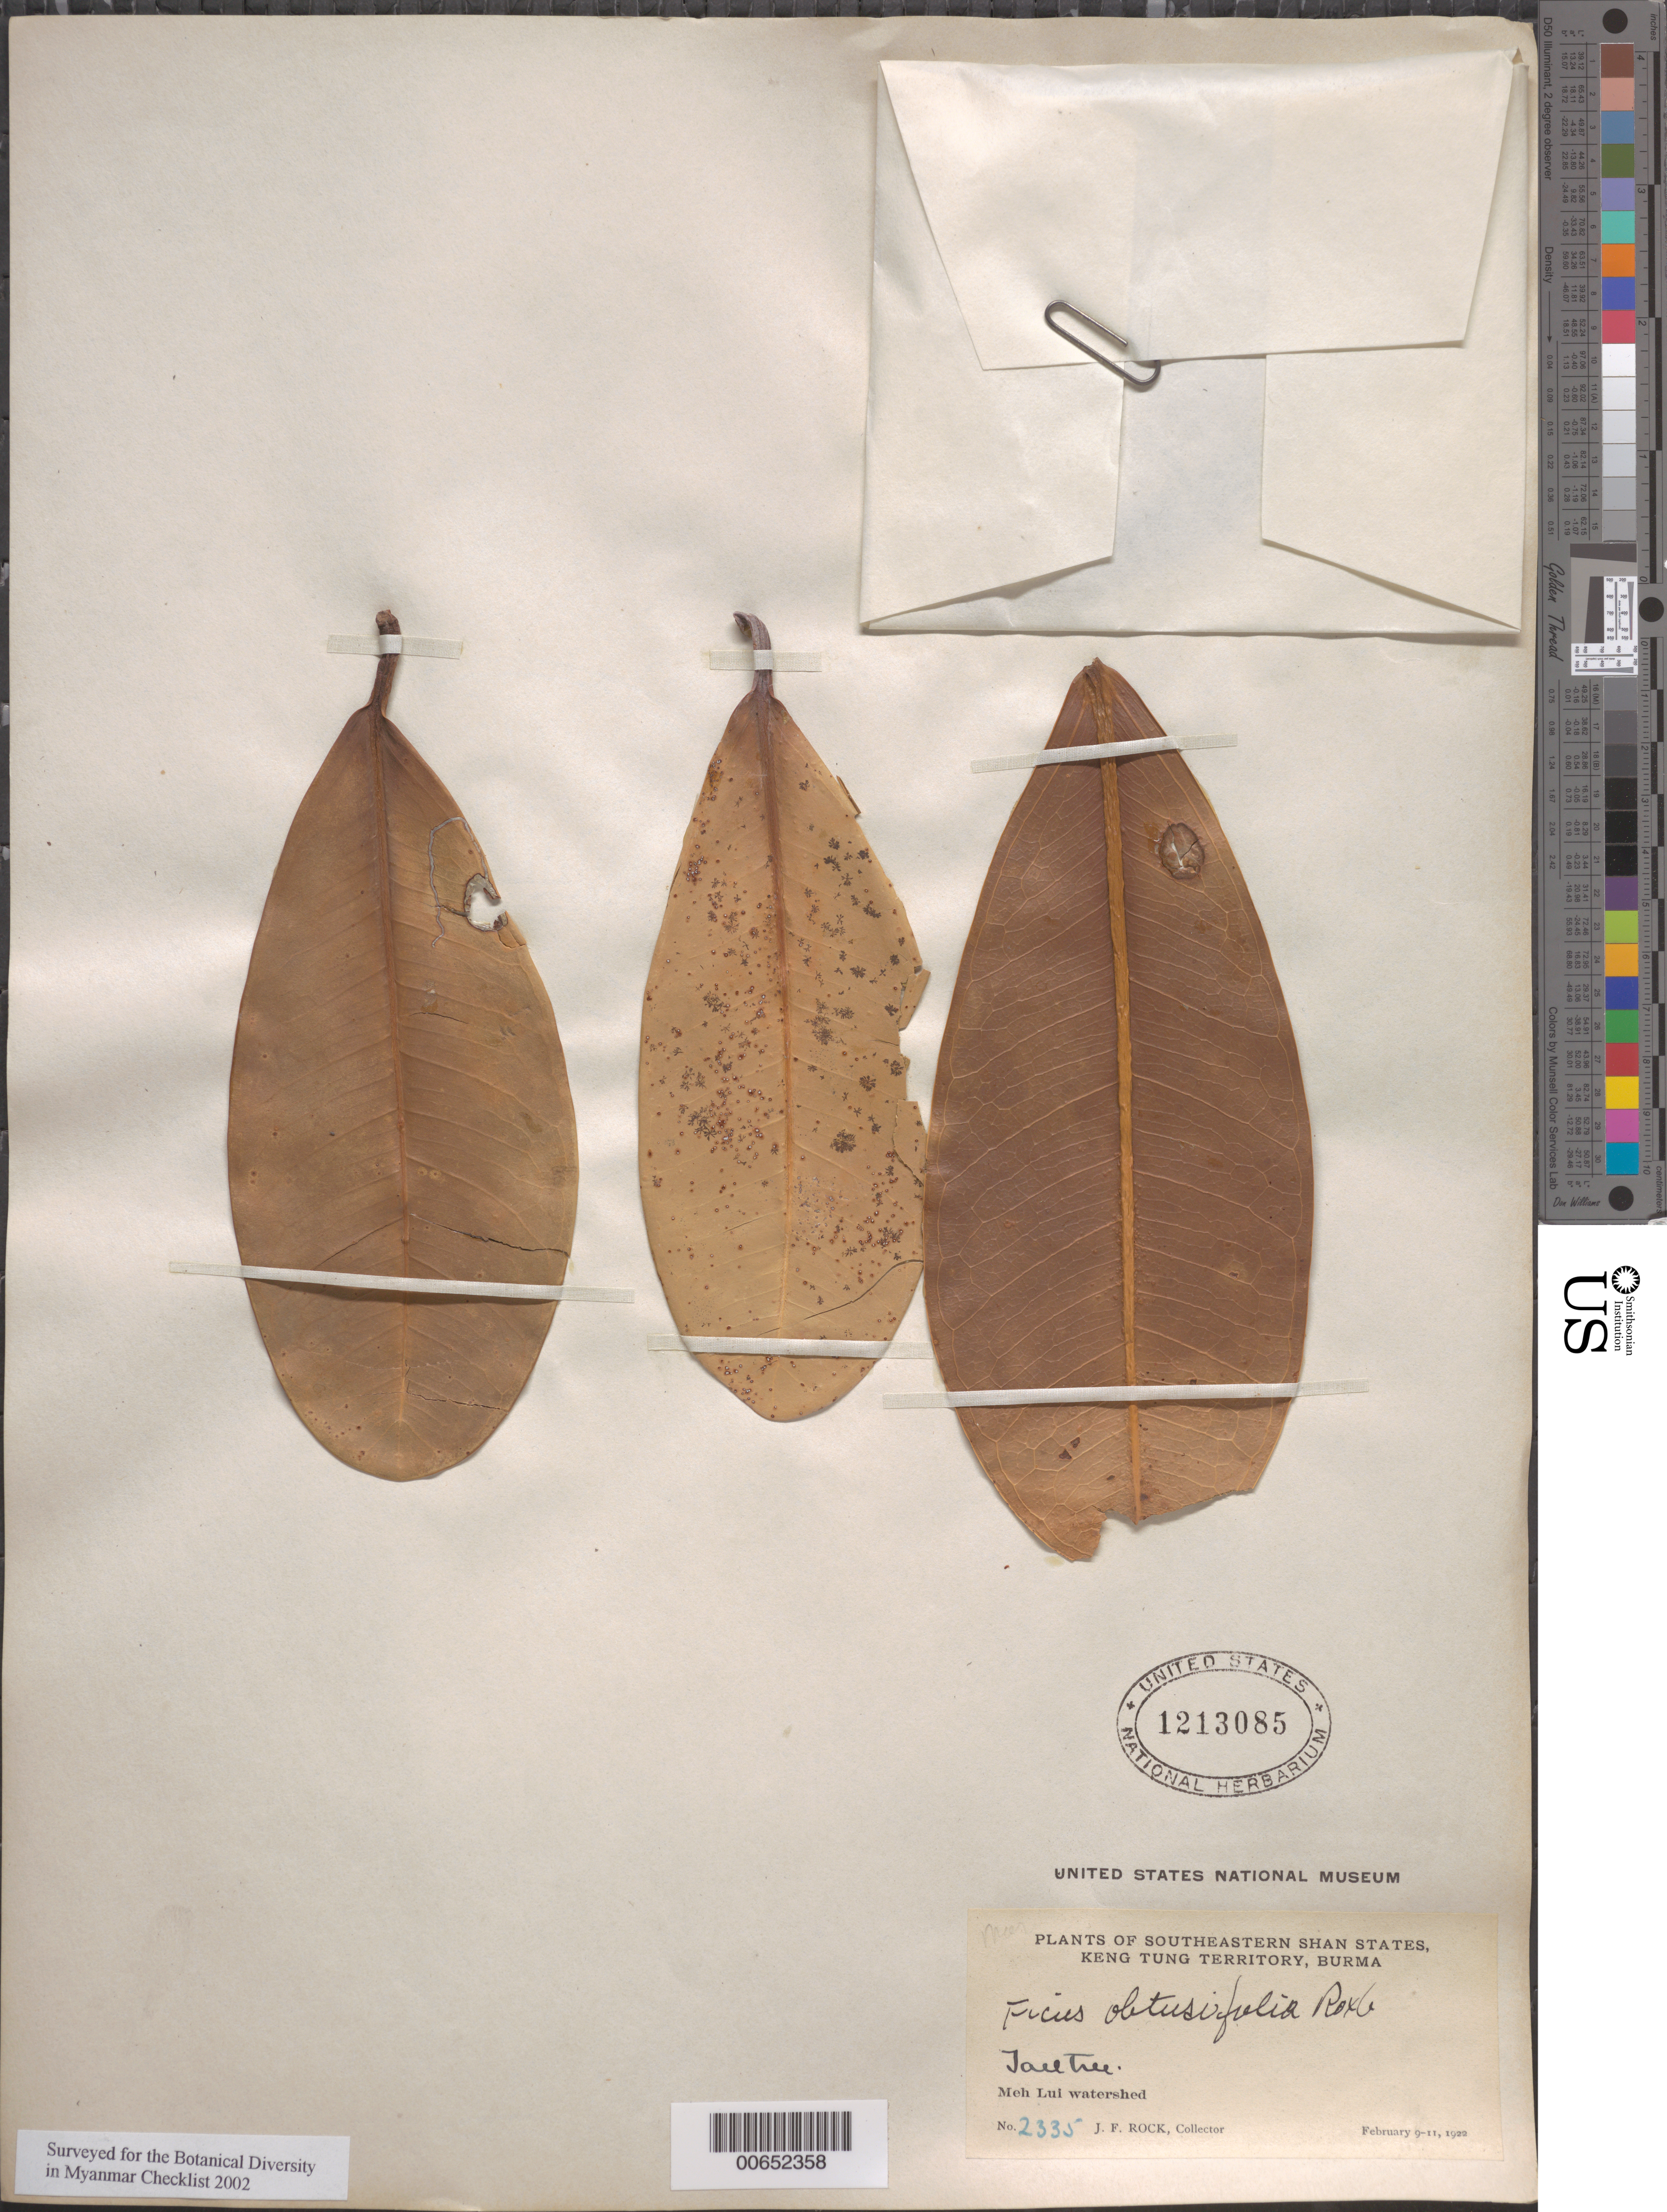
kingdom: Plantae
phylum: Tracheophyta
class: Magnoliopsida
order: Rosales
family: Moraceae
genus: Ficus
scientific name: Ficus obtusifolia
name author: Kunth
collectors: J. F. Rock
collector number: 2335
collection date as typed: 09 Feb 1922 to 11 Feb 1922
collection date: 1922-02-09/1922-02-11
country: Myanmar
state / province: Shan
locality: Keng Tung Territory, Meh Lui.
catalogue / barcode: US 1213085